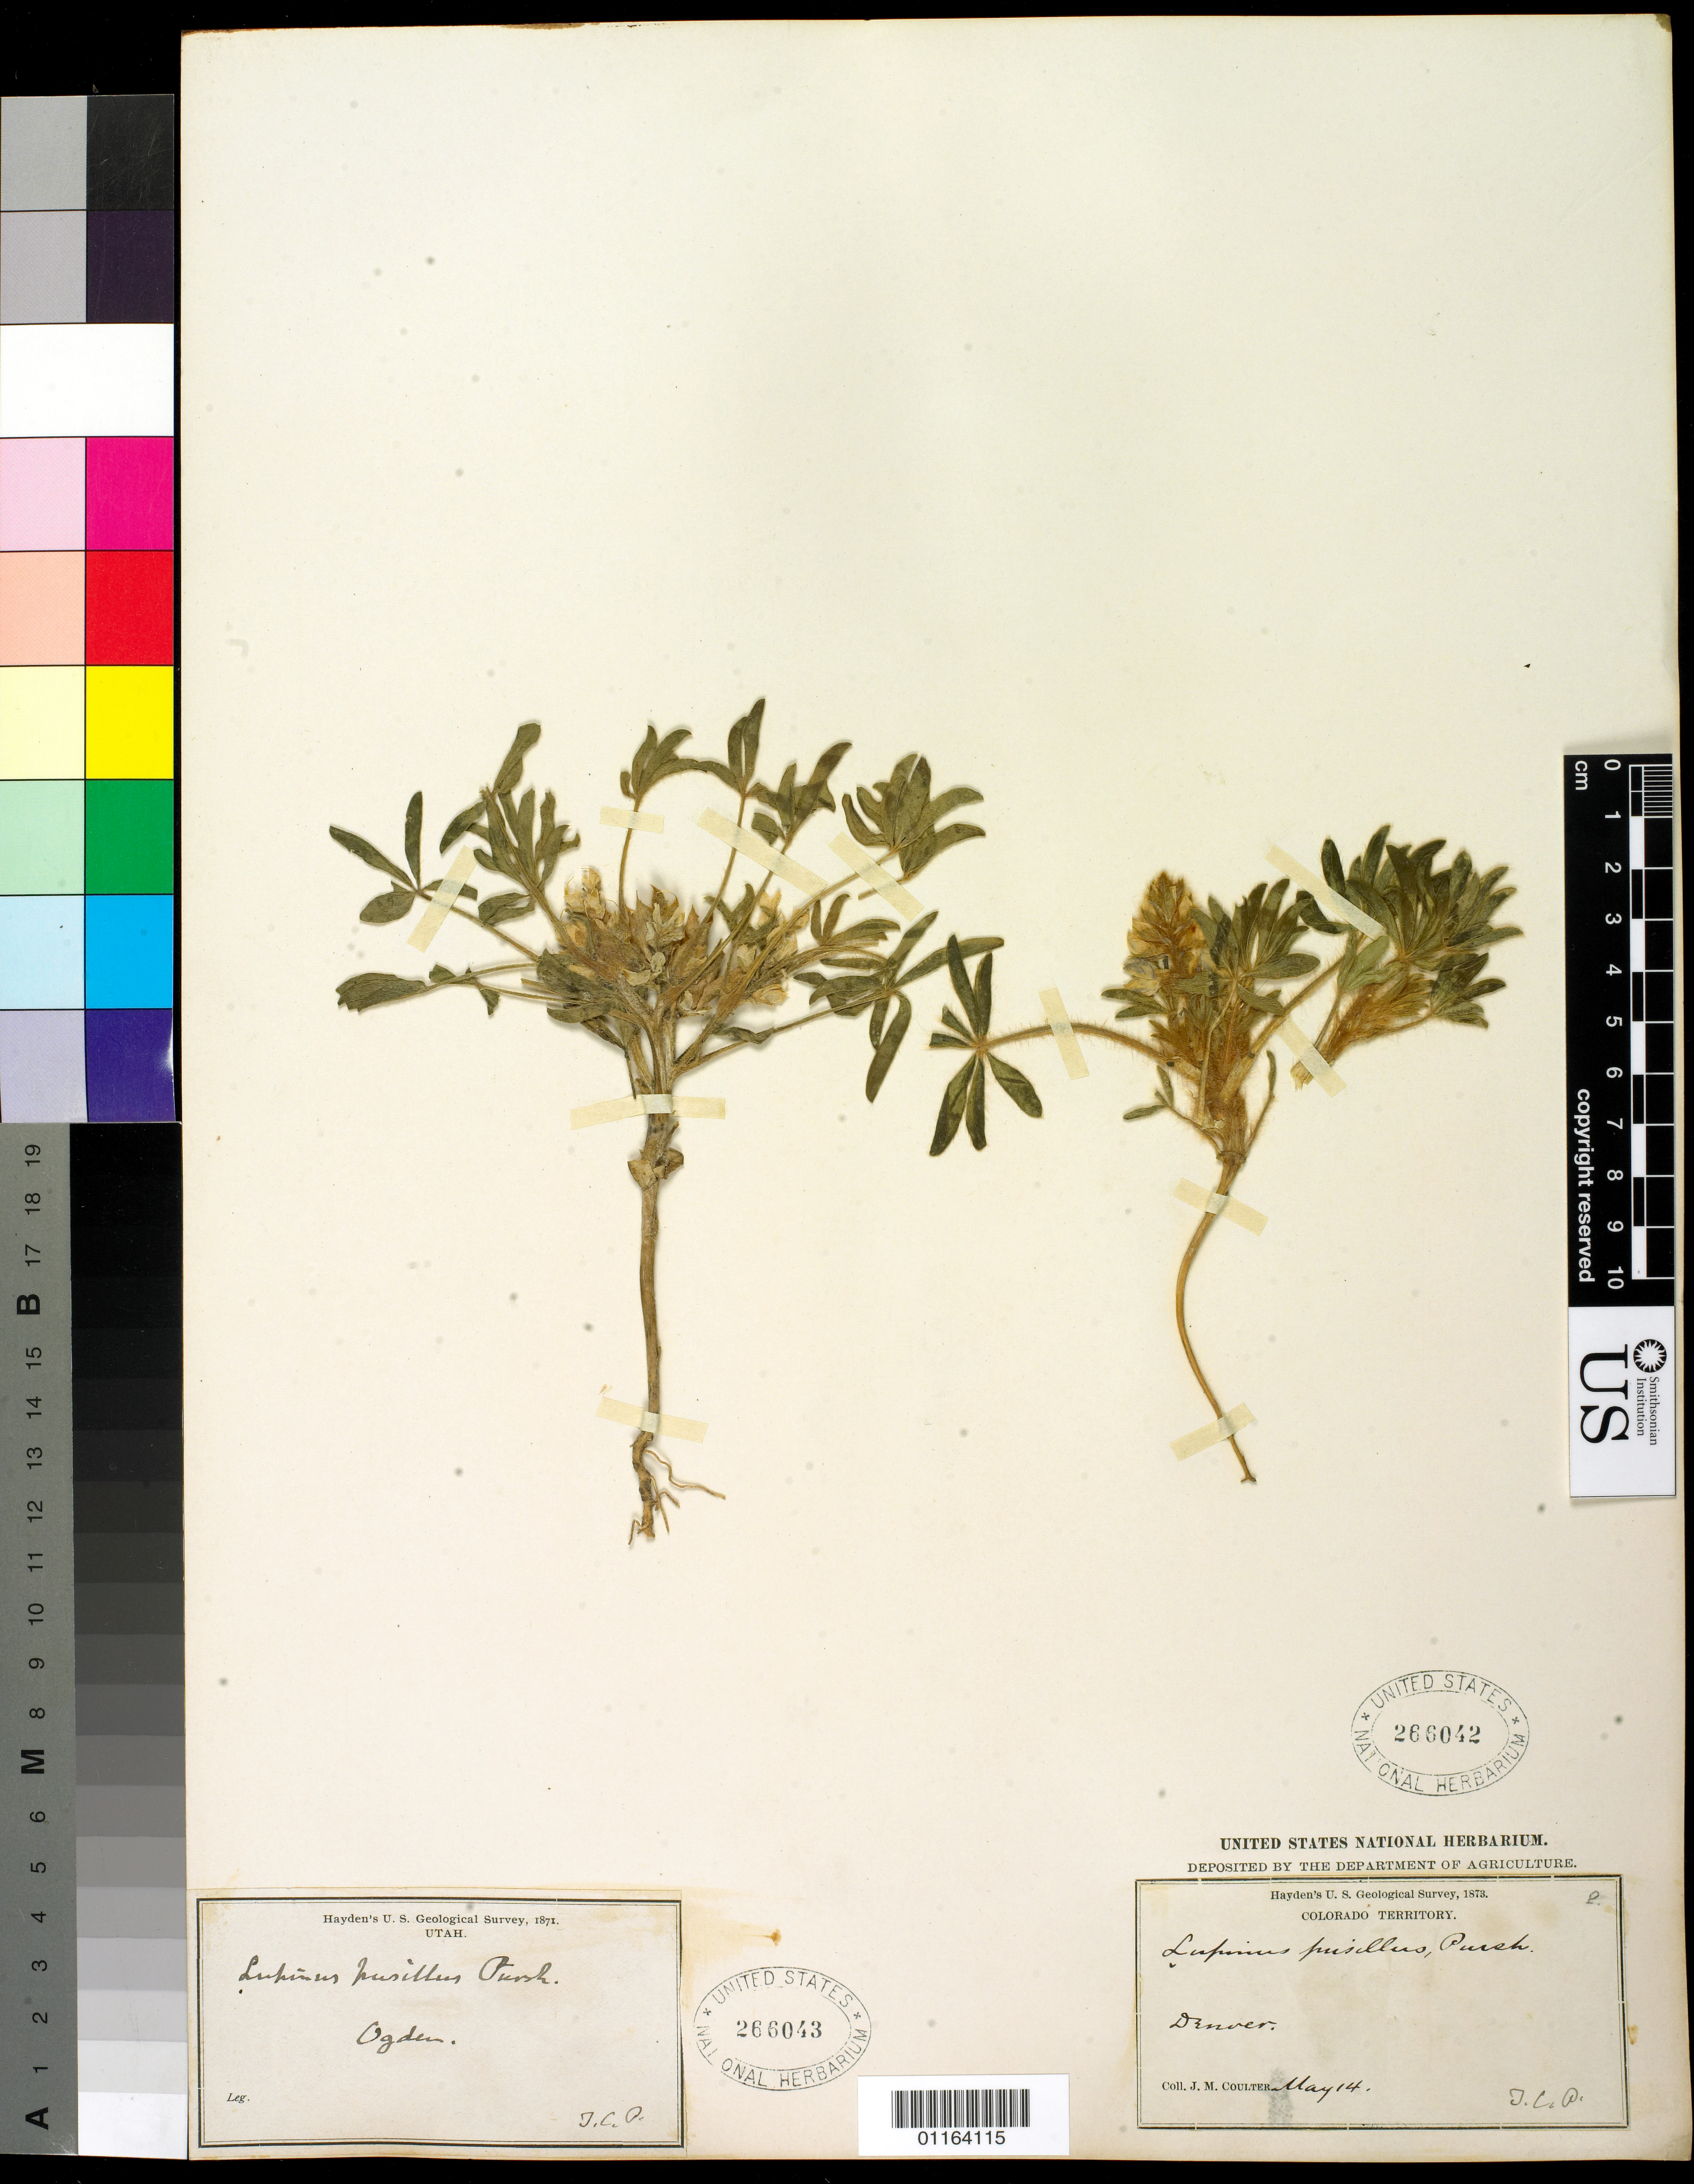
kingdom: Plantae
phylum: Tracheophyta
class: Magnoliopsida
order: Fabales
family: Fabaceae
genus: Lupinus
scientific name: Lupinus pusillus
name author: Pursh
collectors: T. C. Porter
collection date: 1871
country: United States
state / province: Utah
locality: Ugden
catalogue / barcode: US 266043-2